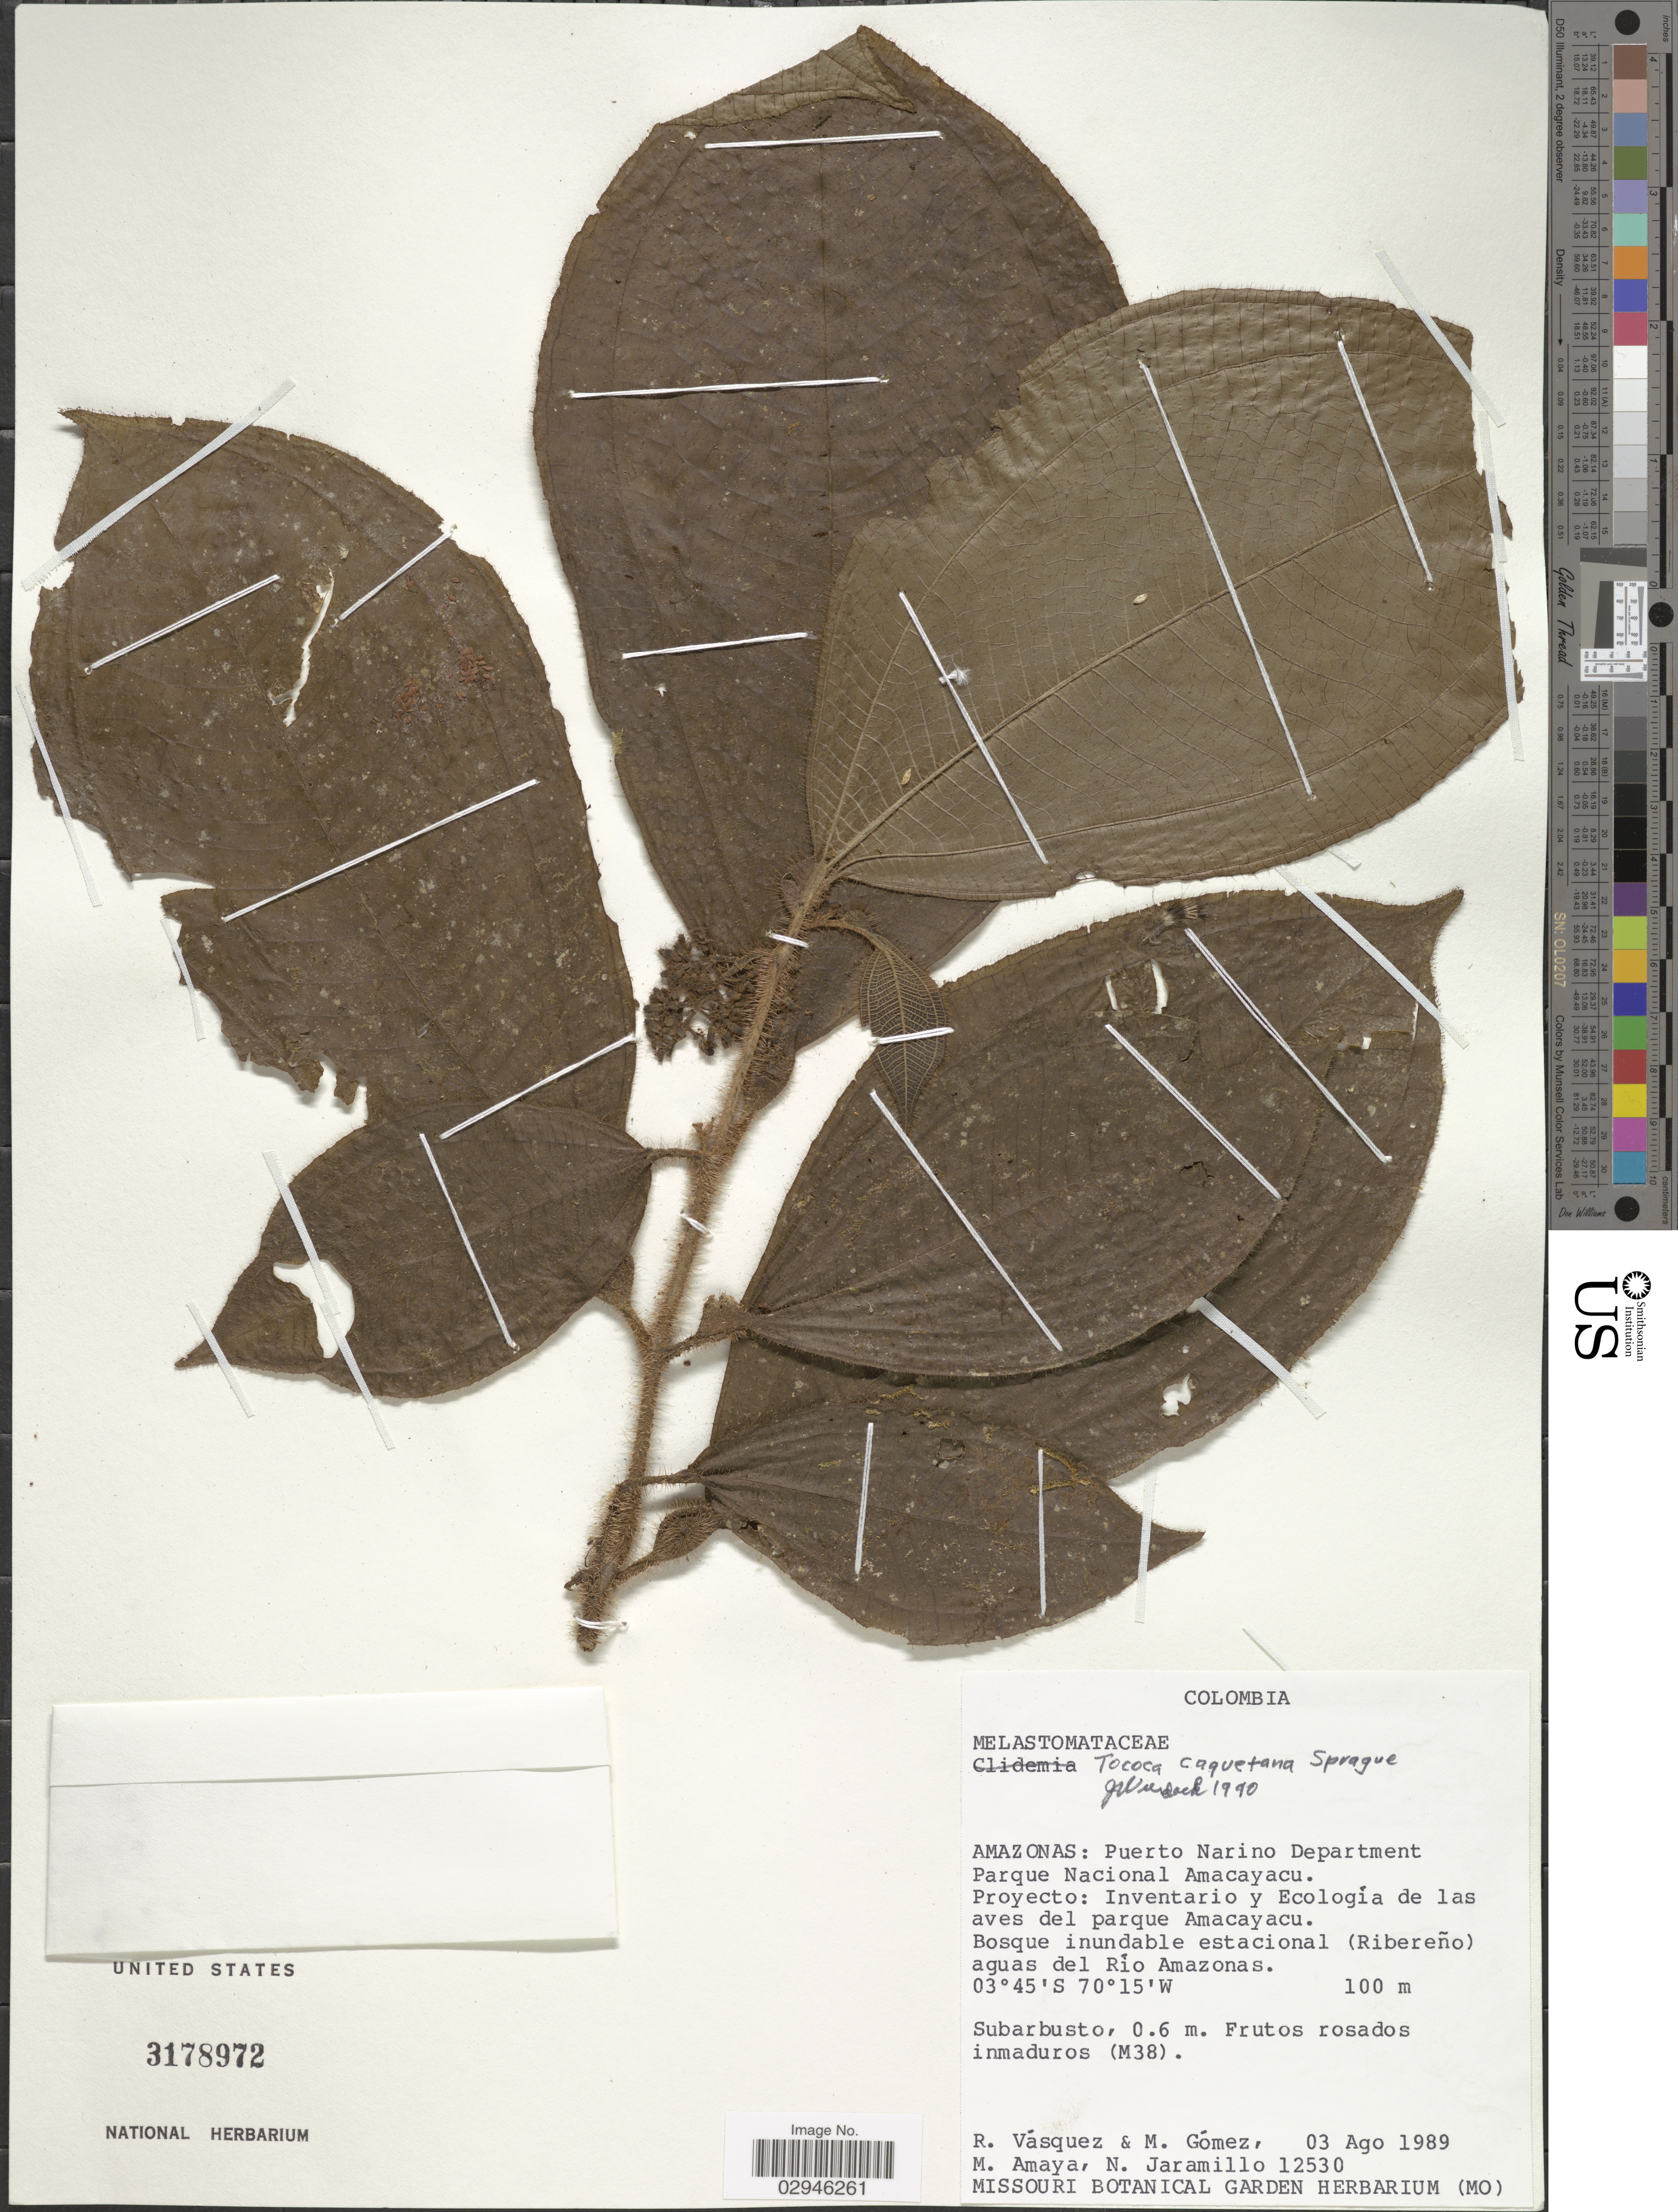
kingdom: Plantae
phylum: Tracheophyta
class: Magnoliopsida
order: Myrtales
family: Melastomataceae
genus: Tococa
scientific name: Tococa caquetana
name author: Sprague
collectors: R. Vásquez, M. Gómez, M. Amaya & N. Jaramillo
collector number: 12530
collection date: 1989-08-03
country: Colombia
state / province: Amazônas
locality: Puerto Narino Department. Parque Nacional Amacayacu. Proyecto: Inventario y Ecología de las aves del parque Amacayacu. Bosque inundable estacional (Ribereño) aguas del Río Amazonas.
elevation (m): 100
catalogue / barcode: US 3178972